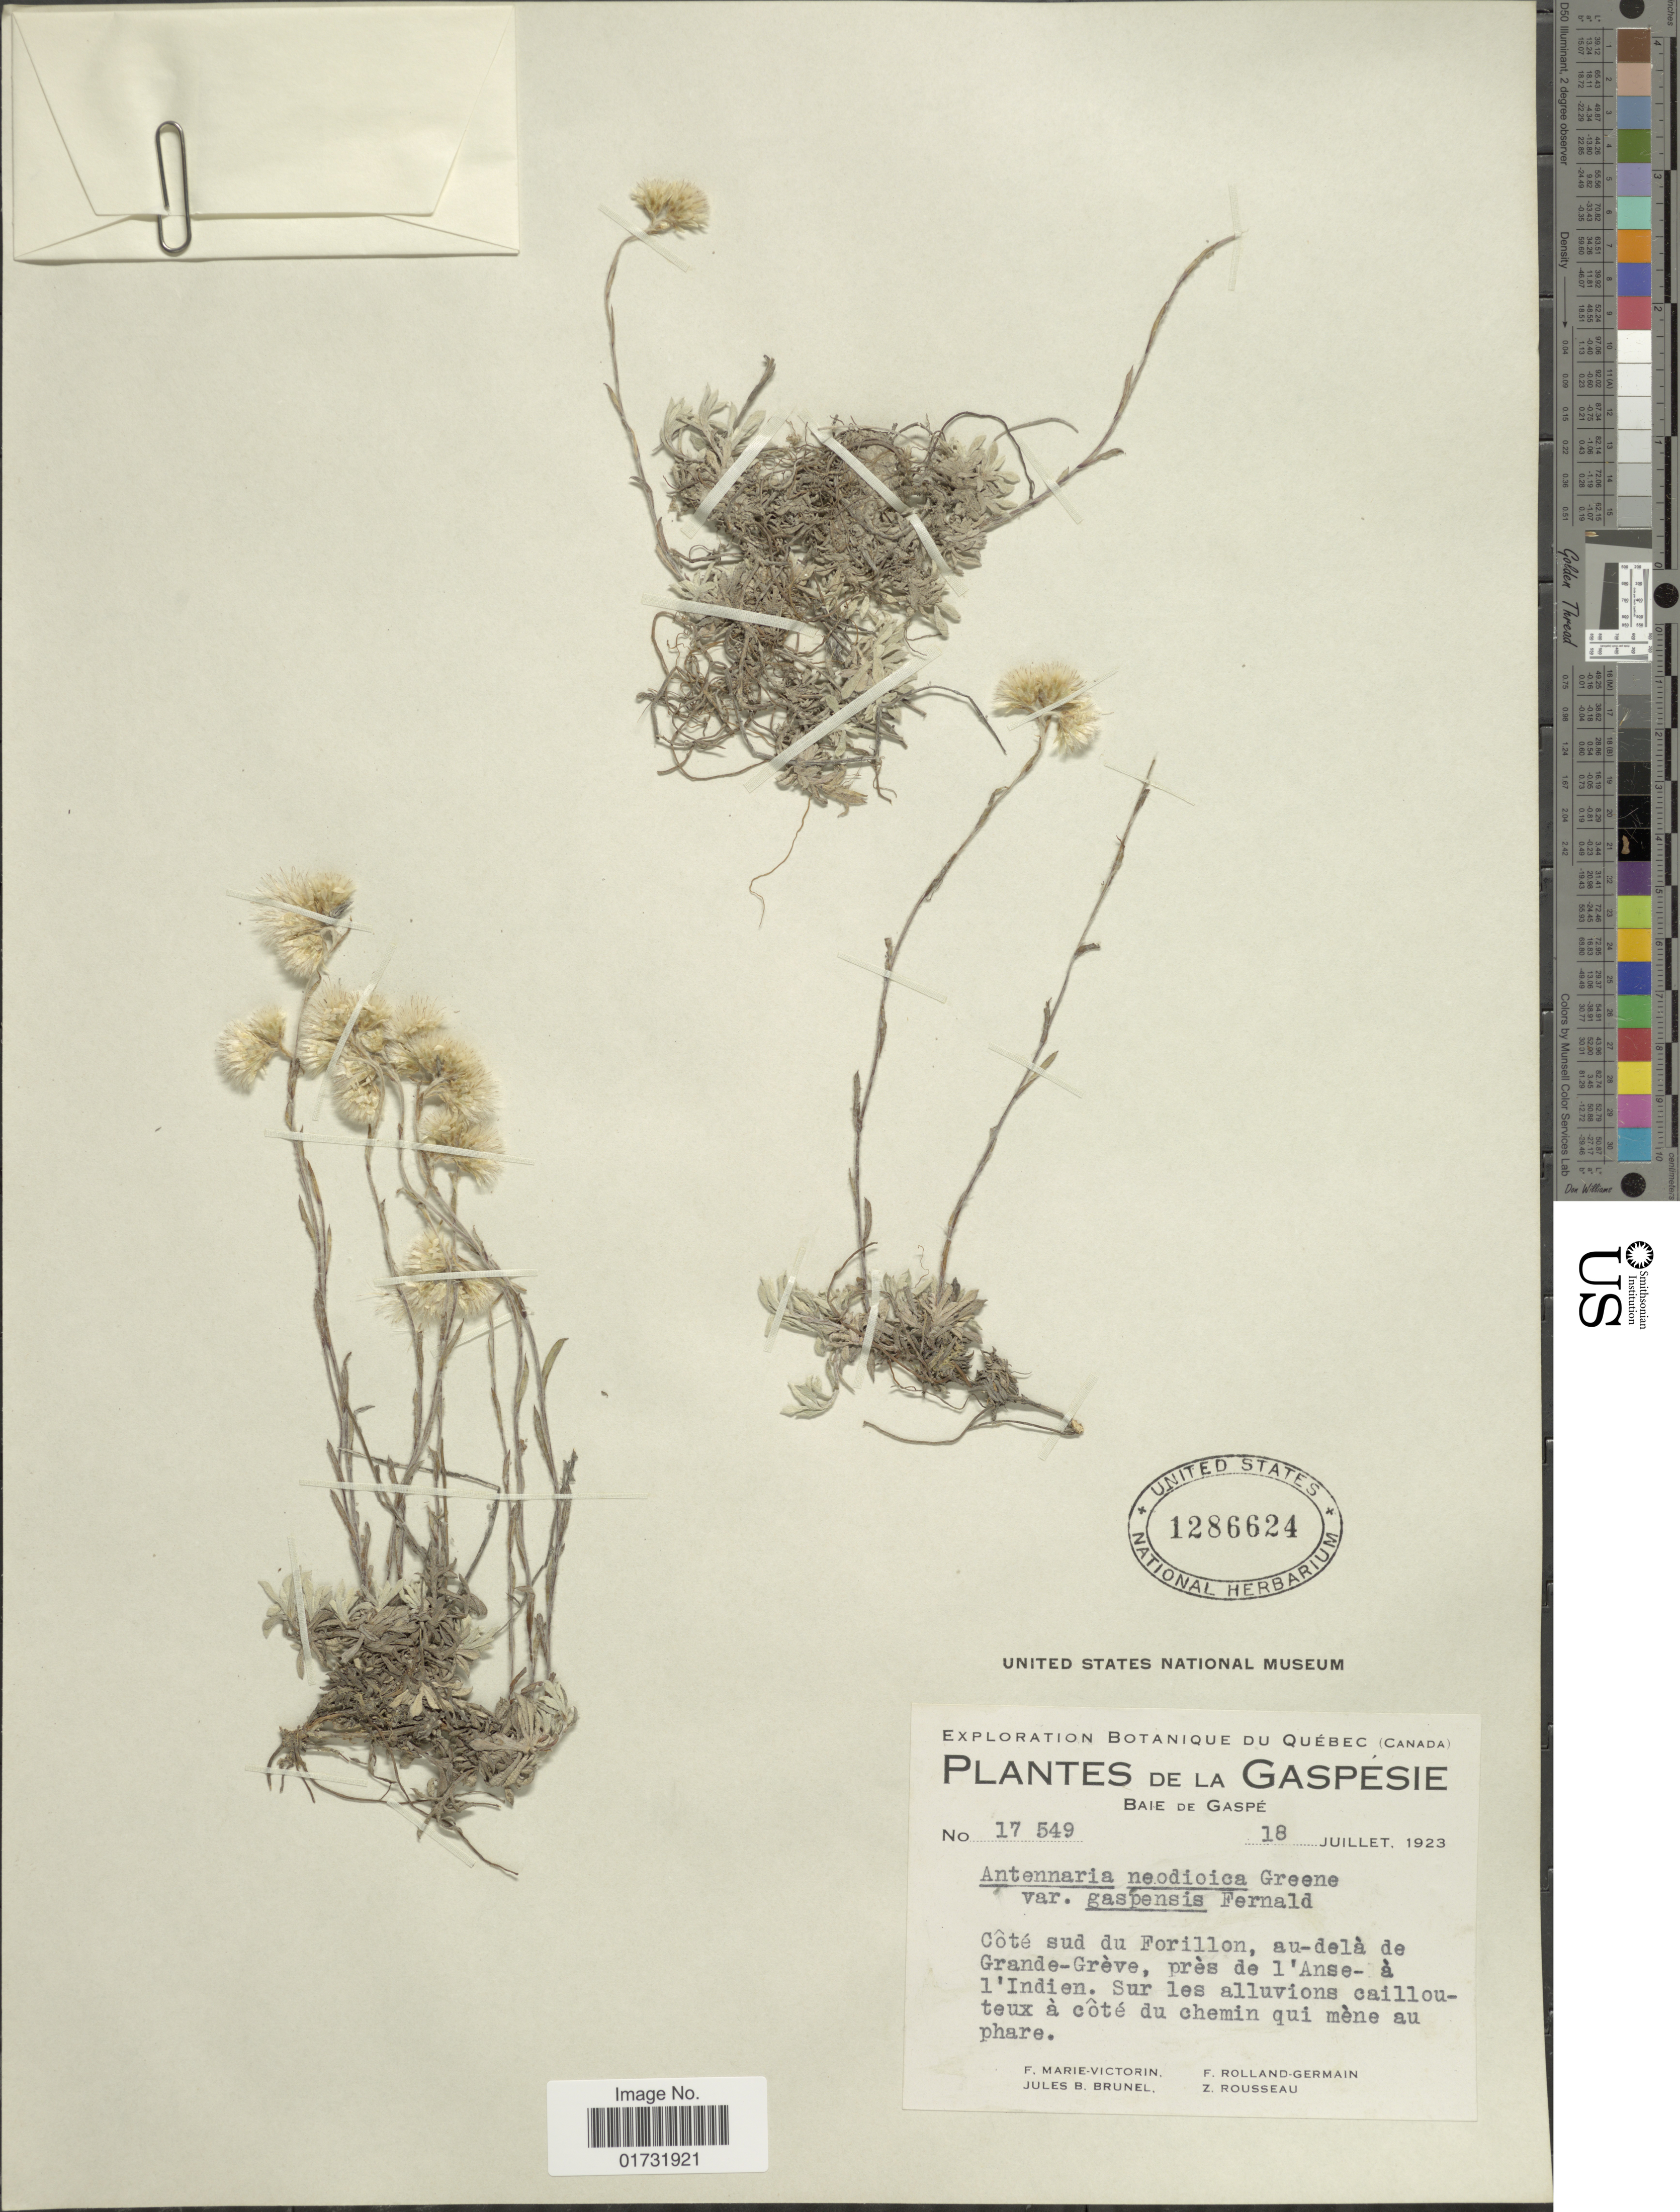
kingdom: Plantae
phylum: Tracheophyta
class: Magnoliopsida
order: Asterales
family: Asteraceae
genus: Antennaria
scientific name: Antennaria neodioica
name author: Greene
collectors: F. Marie-Victorin, Rolland-Germain, J. Brunel & Z. Rousseau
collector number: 17549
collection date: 1923-07-18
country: Canada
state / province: Quebec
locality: La Gaspesie. Baie de Gaspé. Côté sud du Forillon, au-delà de Grande-Grève, près de l'Anse- à l'Indien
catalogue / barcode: US 1286624